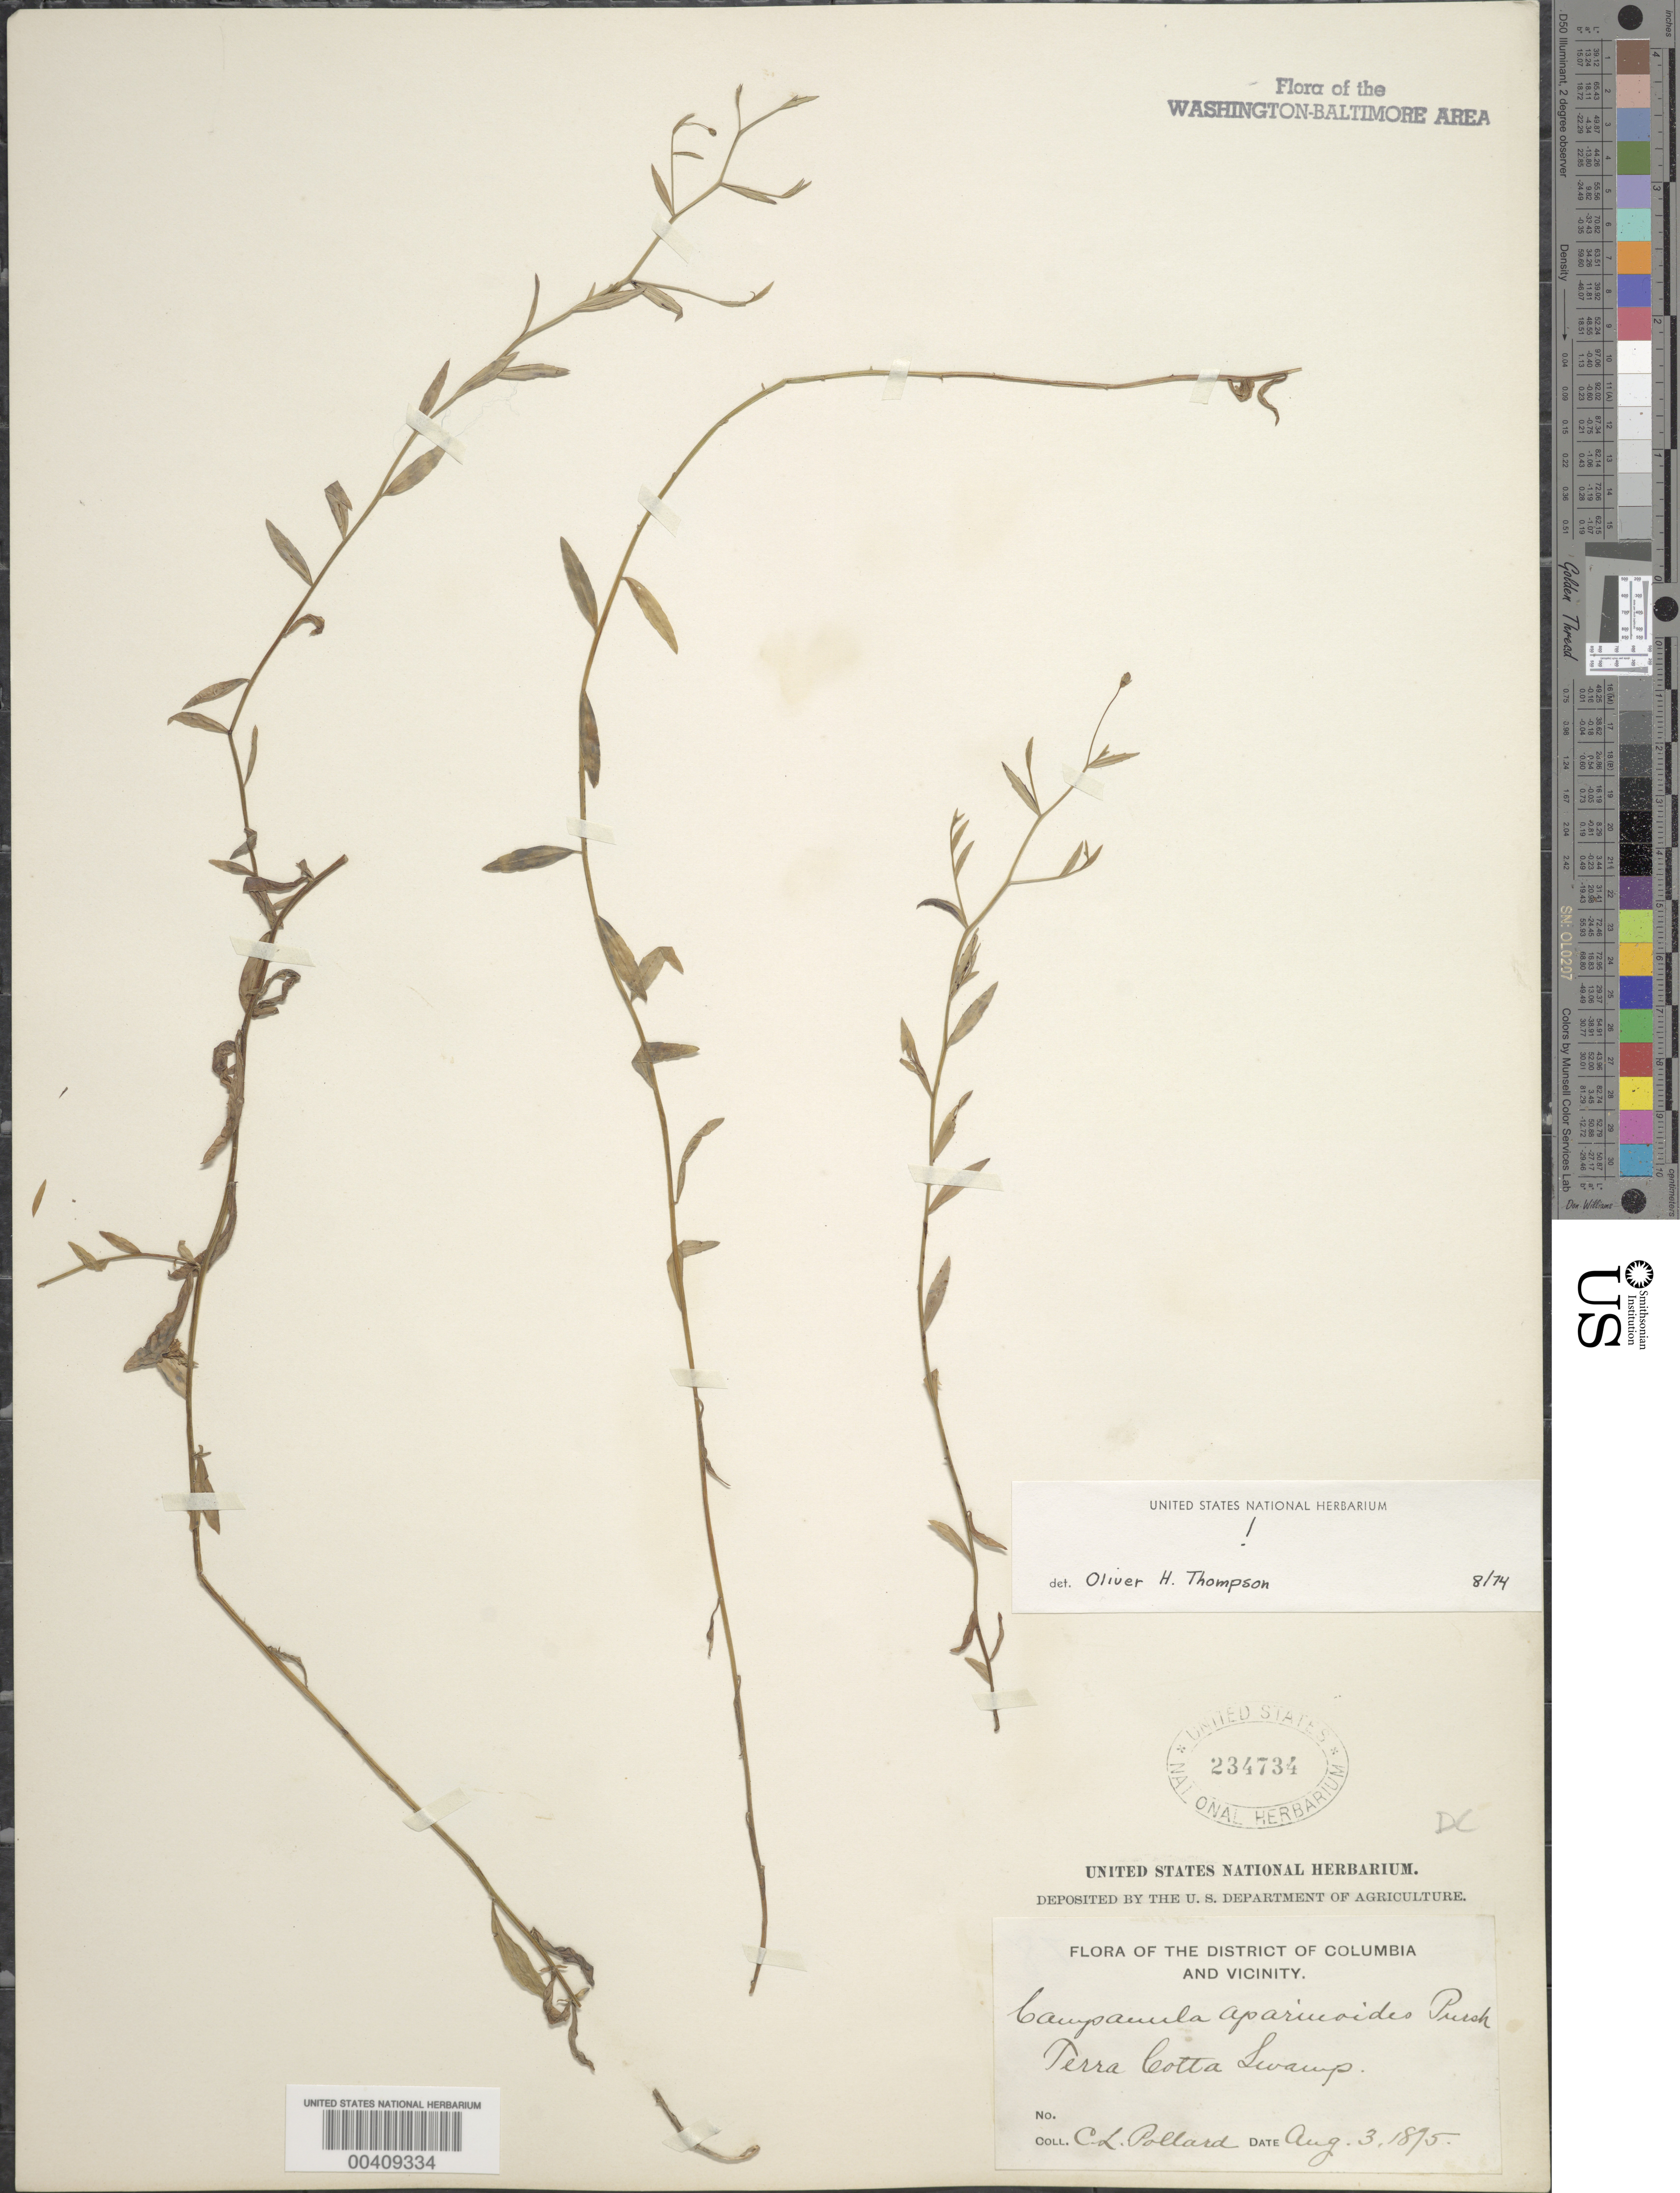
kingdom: Plantae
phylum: Tracheophyta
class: Magnoliopsida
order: Asterales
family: Campanulaceae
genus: Campanula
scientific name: Campanula aparinoides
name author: Pursh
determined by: Thompson, O. N.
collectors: C. L. Pollard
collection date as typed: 03 Aug 1895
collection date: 1895-08-03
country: United States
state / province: District of Columbia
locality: Terra Cotta Swamp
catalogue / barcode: US 234734